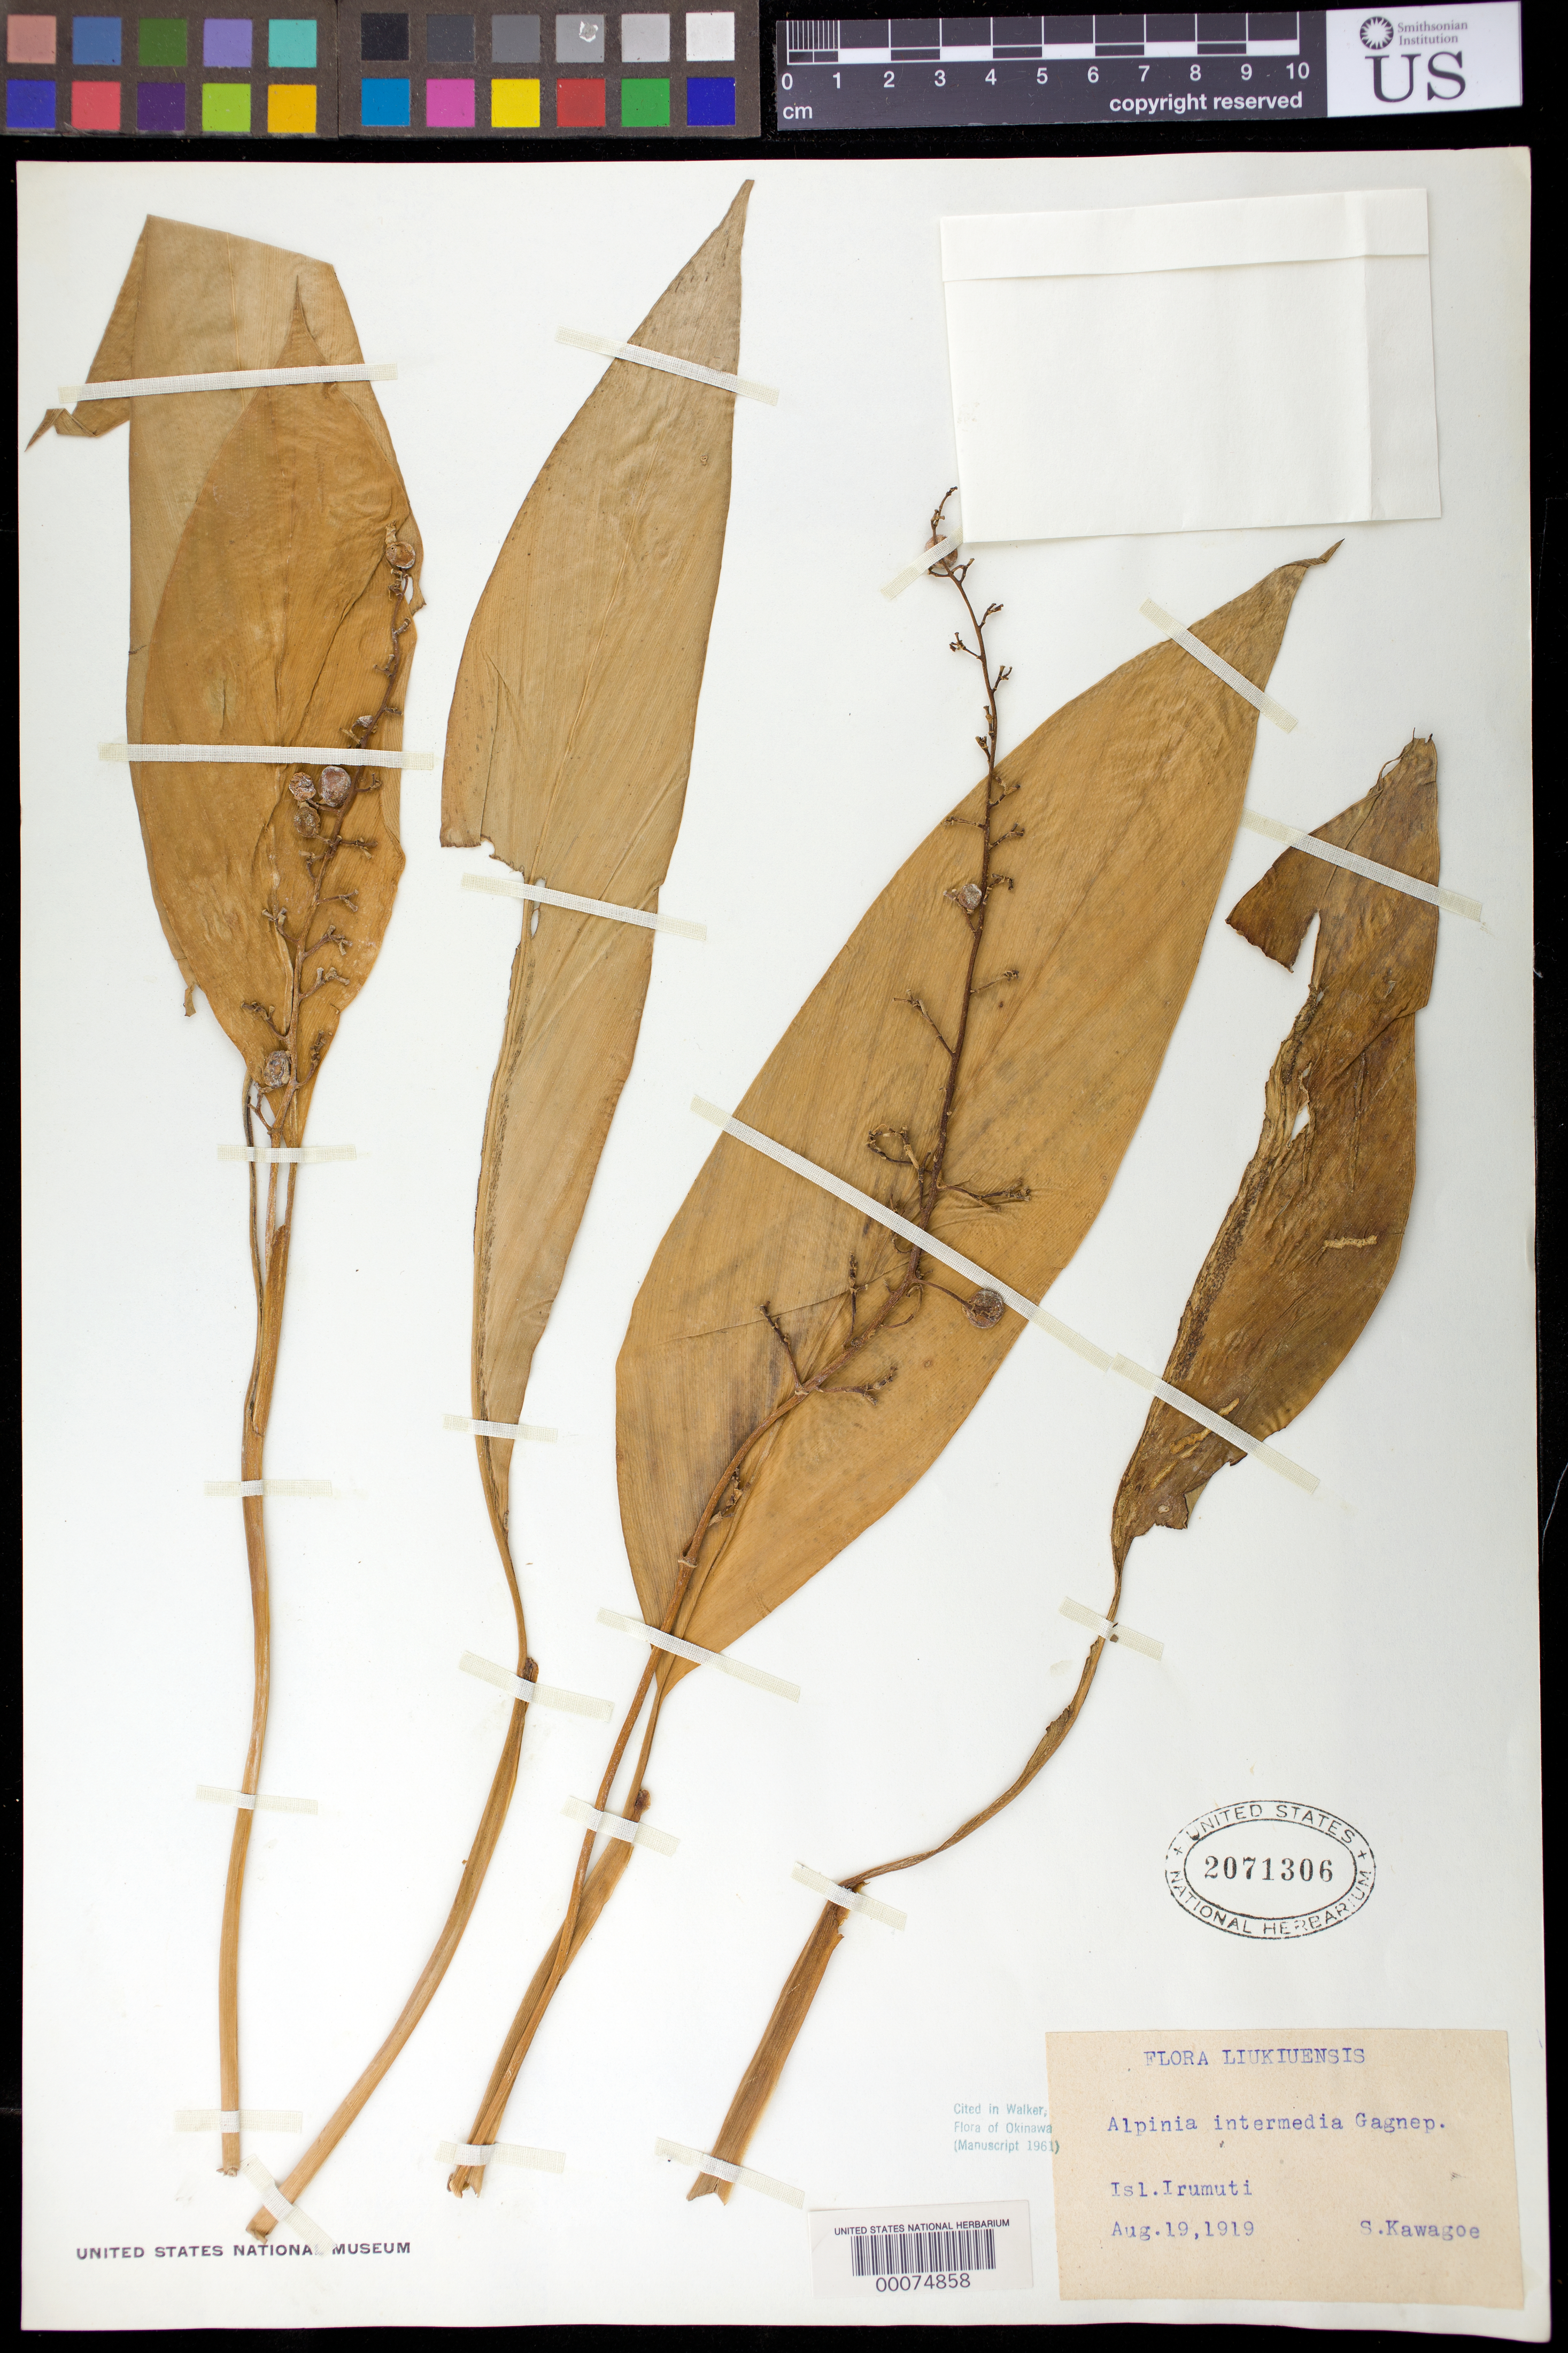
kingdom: Plantae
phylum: Tracheophyta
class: Liliopsida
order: Zingiberales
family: Zingiberaceae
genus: Alpinia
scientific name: Alpinia intermedia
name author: Gagnep.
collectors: S. Kawagoe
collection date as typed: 19 Aug 1919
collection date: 1919-08-19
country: Japan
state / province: Okinawa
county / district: Okinawa Prefecture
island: Iriomote ?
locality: Irumuti i. [Sakishima Is. ?]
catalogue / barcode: US 2071306